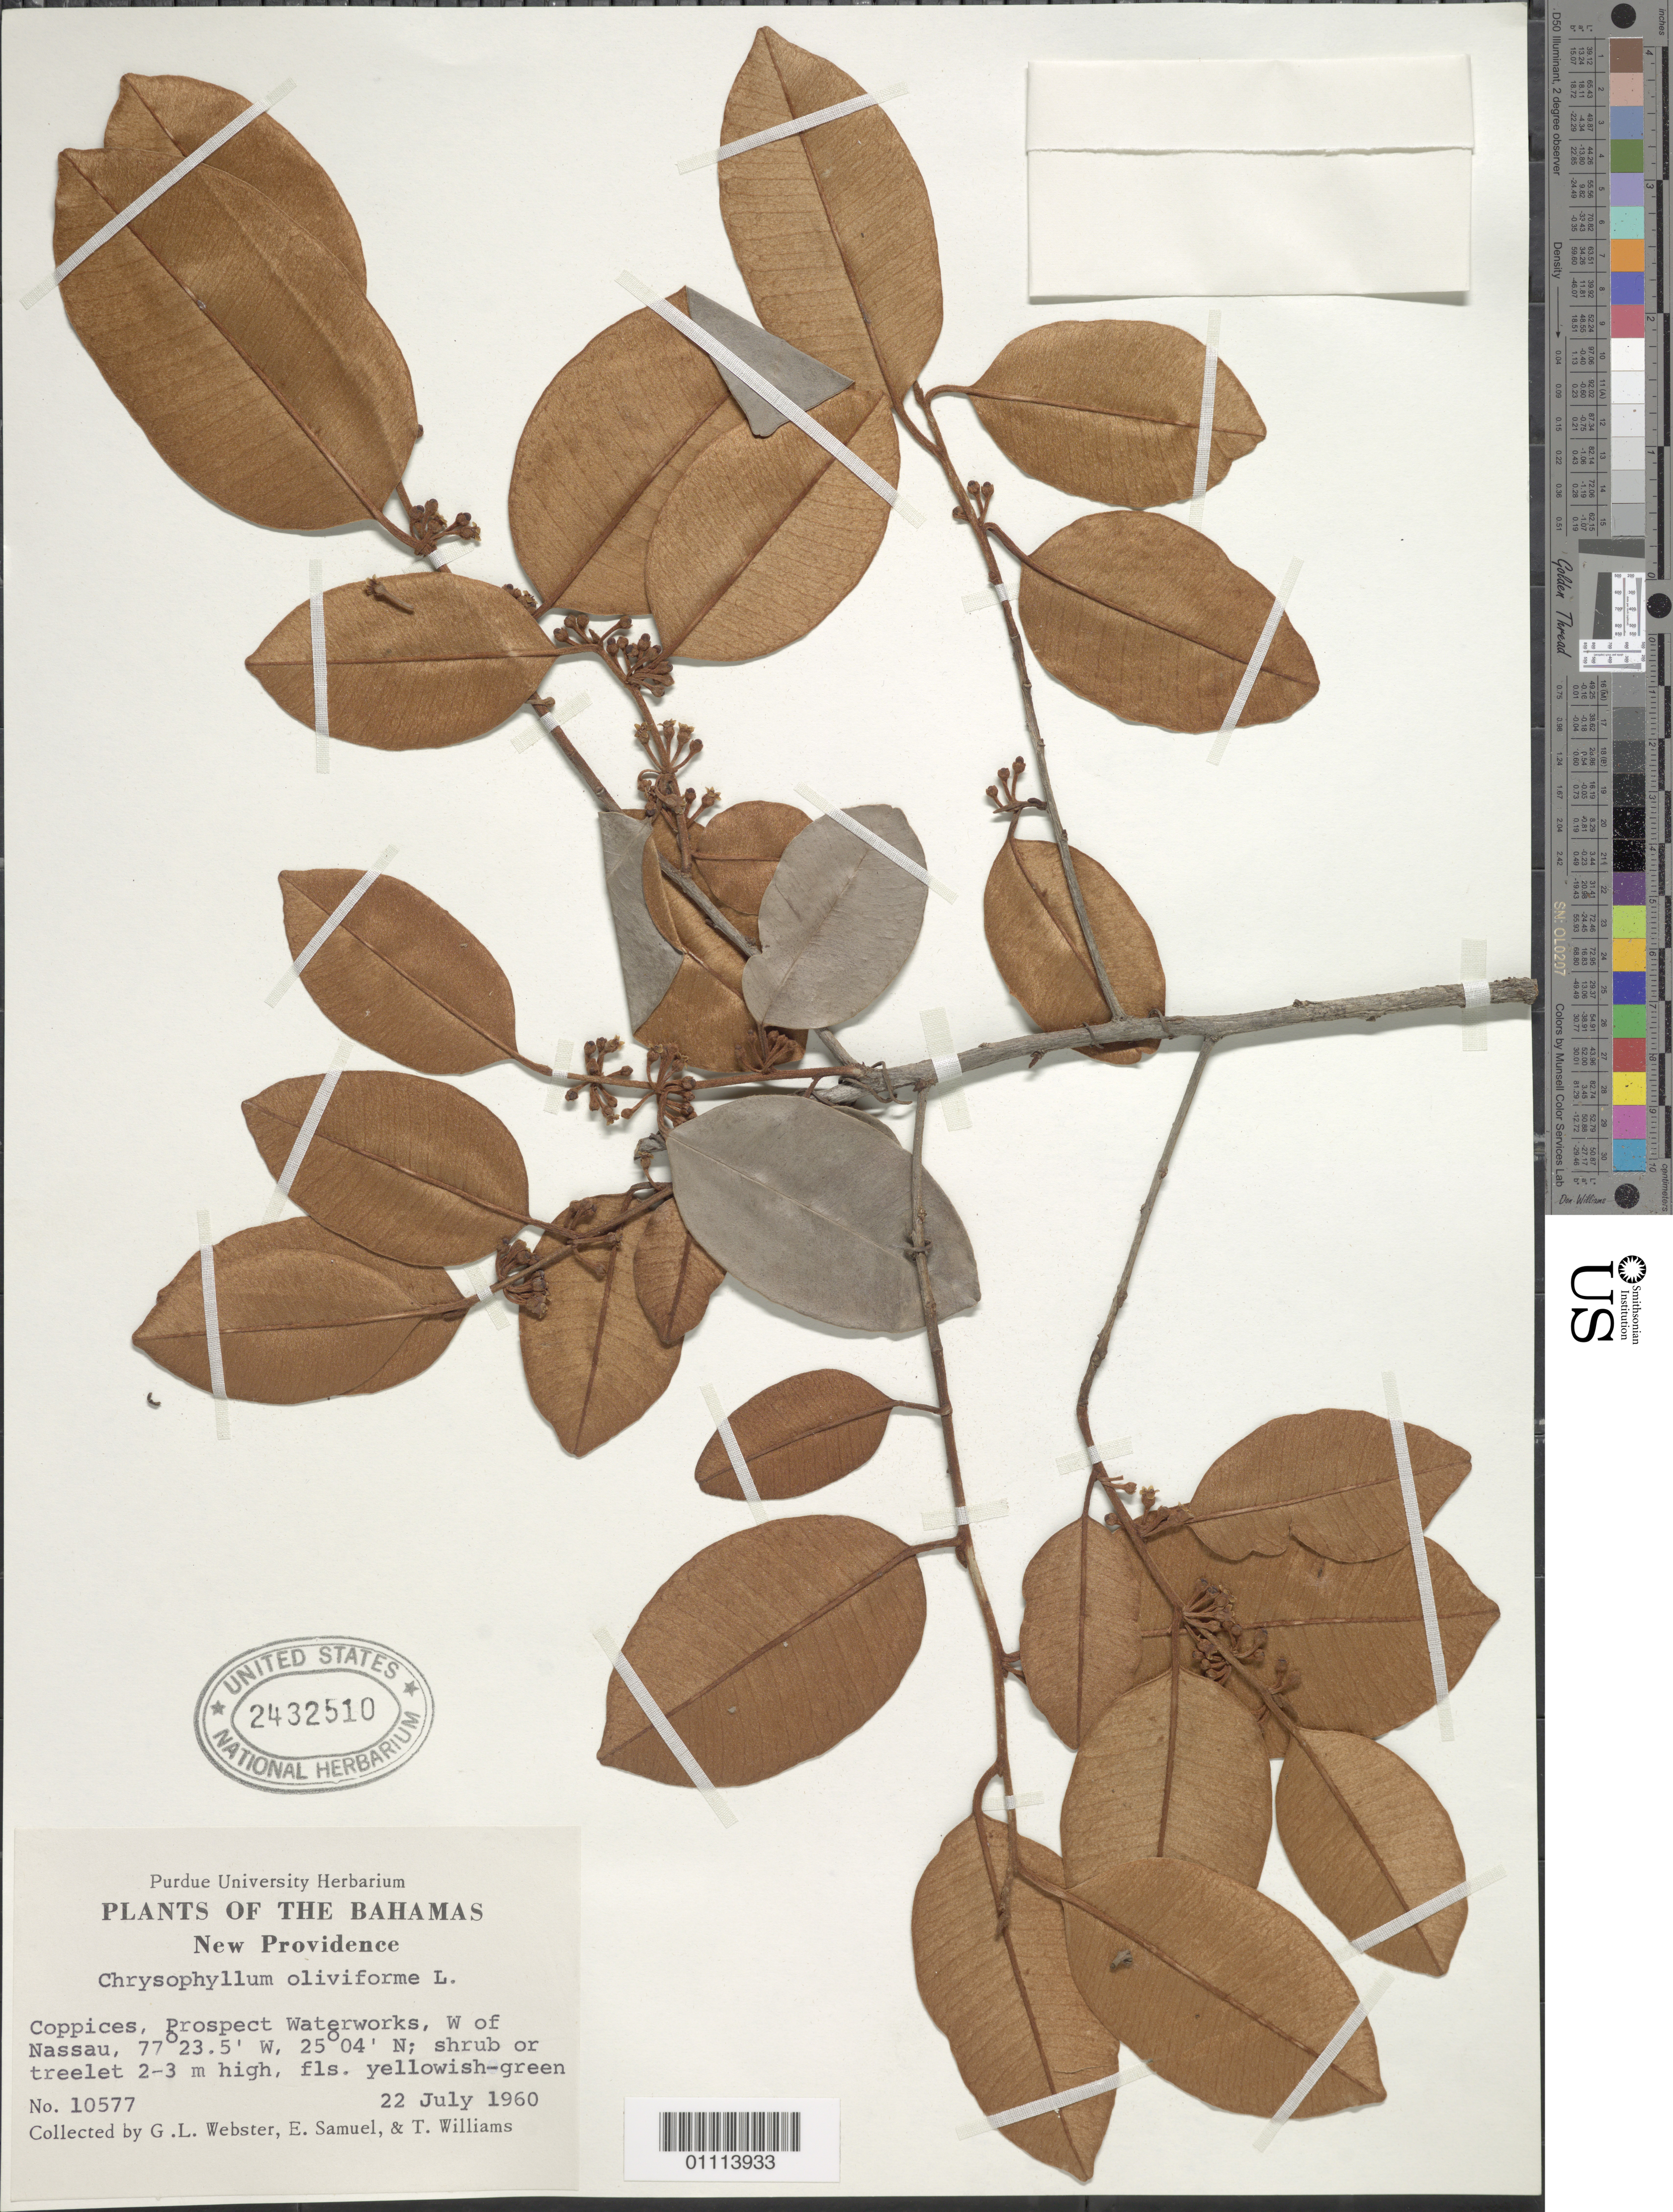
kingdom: Plantae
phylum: Tracheophyta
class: Magnoliopsida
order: Ericales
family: Sapotaceae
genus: Chrysophyllum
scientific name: Chrysophyllum oliviforme var. typicum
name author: Cronq.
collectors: G. L. Webster, E. Samuel & T. Williams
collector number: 10577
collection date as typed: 22 Jul 1960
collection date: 1960-07-22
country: Bahamas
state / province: New Providence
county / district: Nassau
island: New Providence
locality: Coppices, Prospect Waterworks, W of Nassau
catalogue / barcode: US 2432510